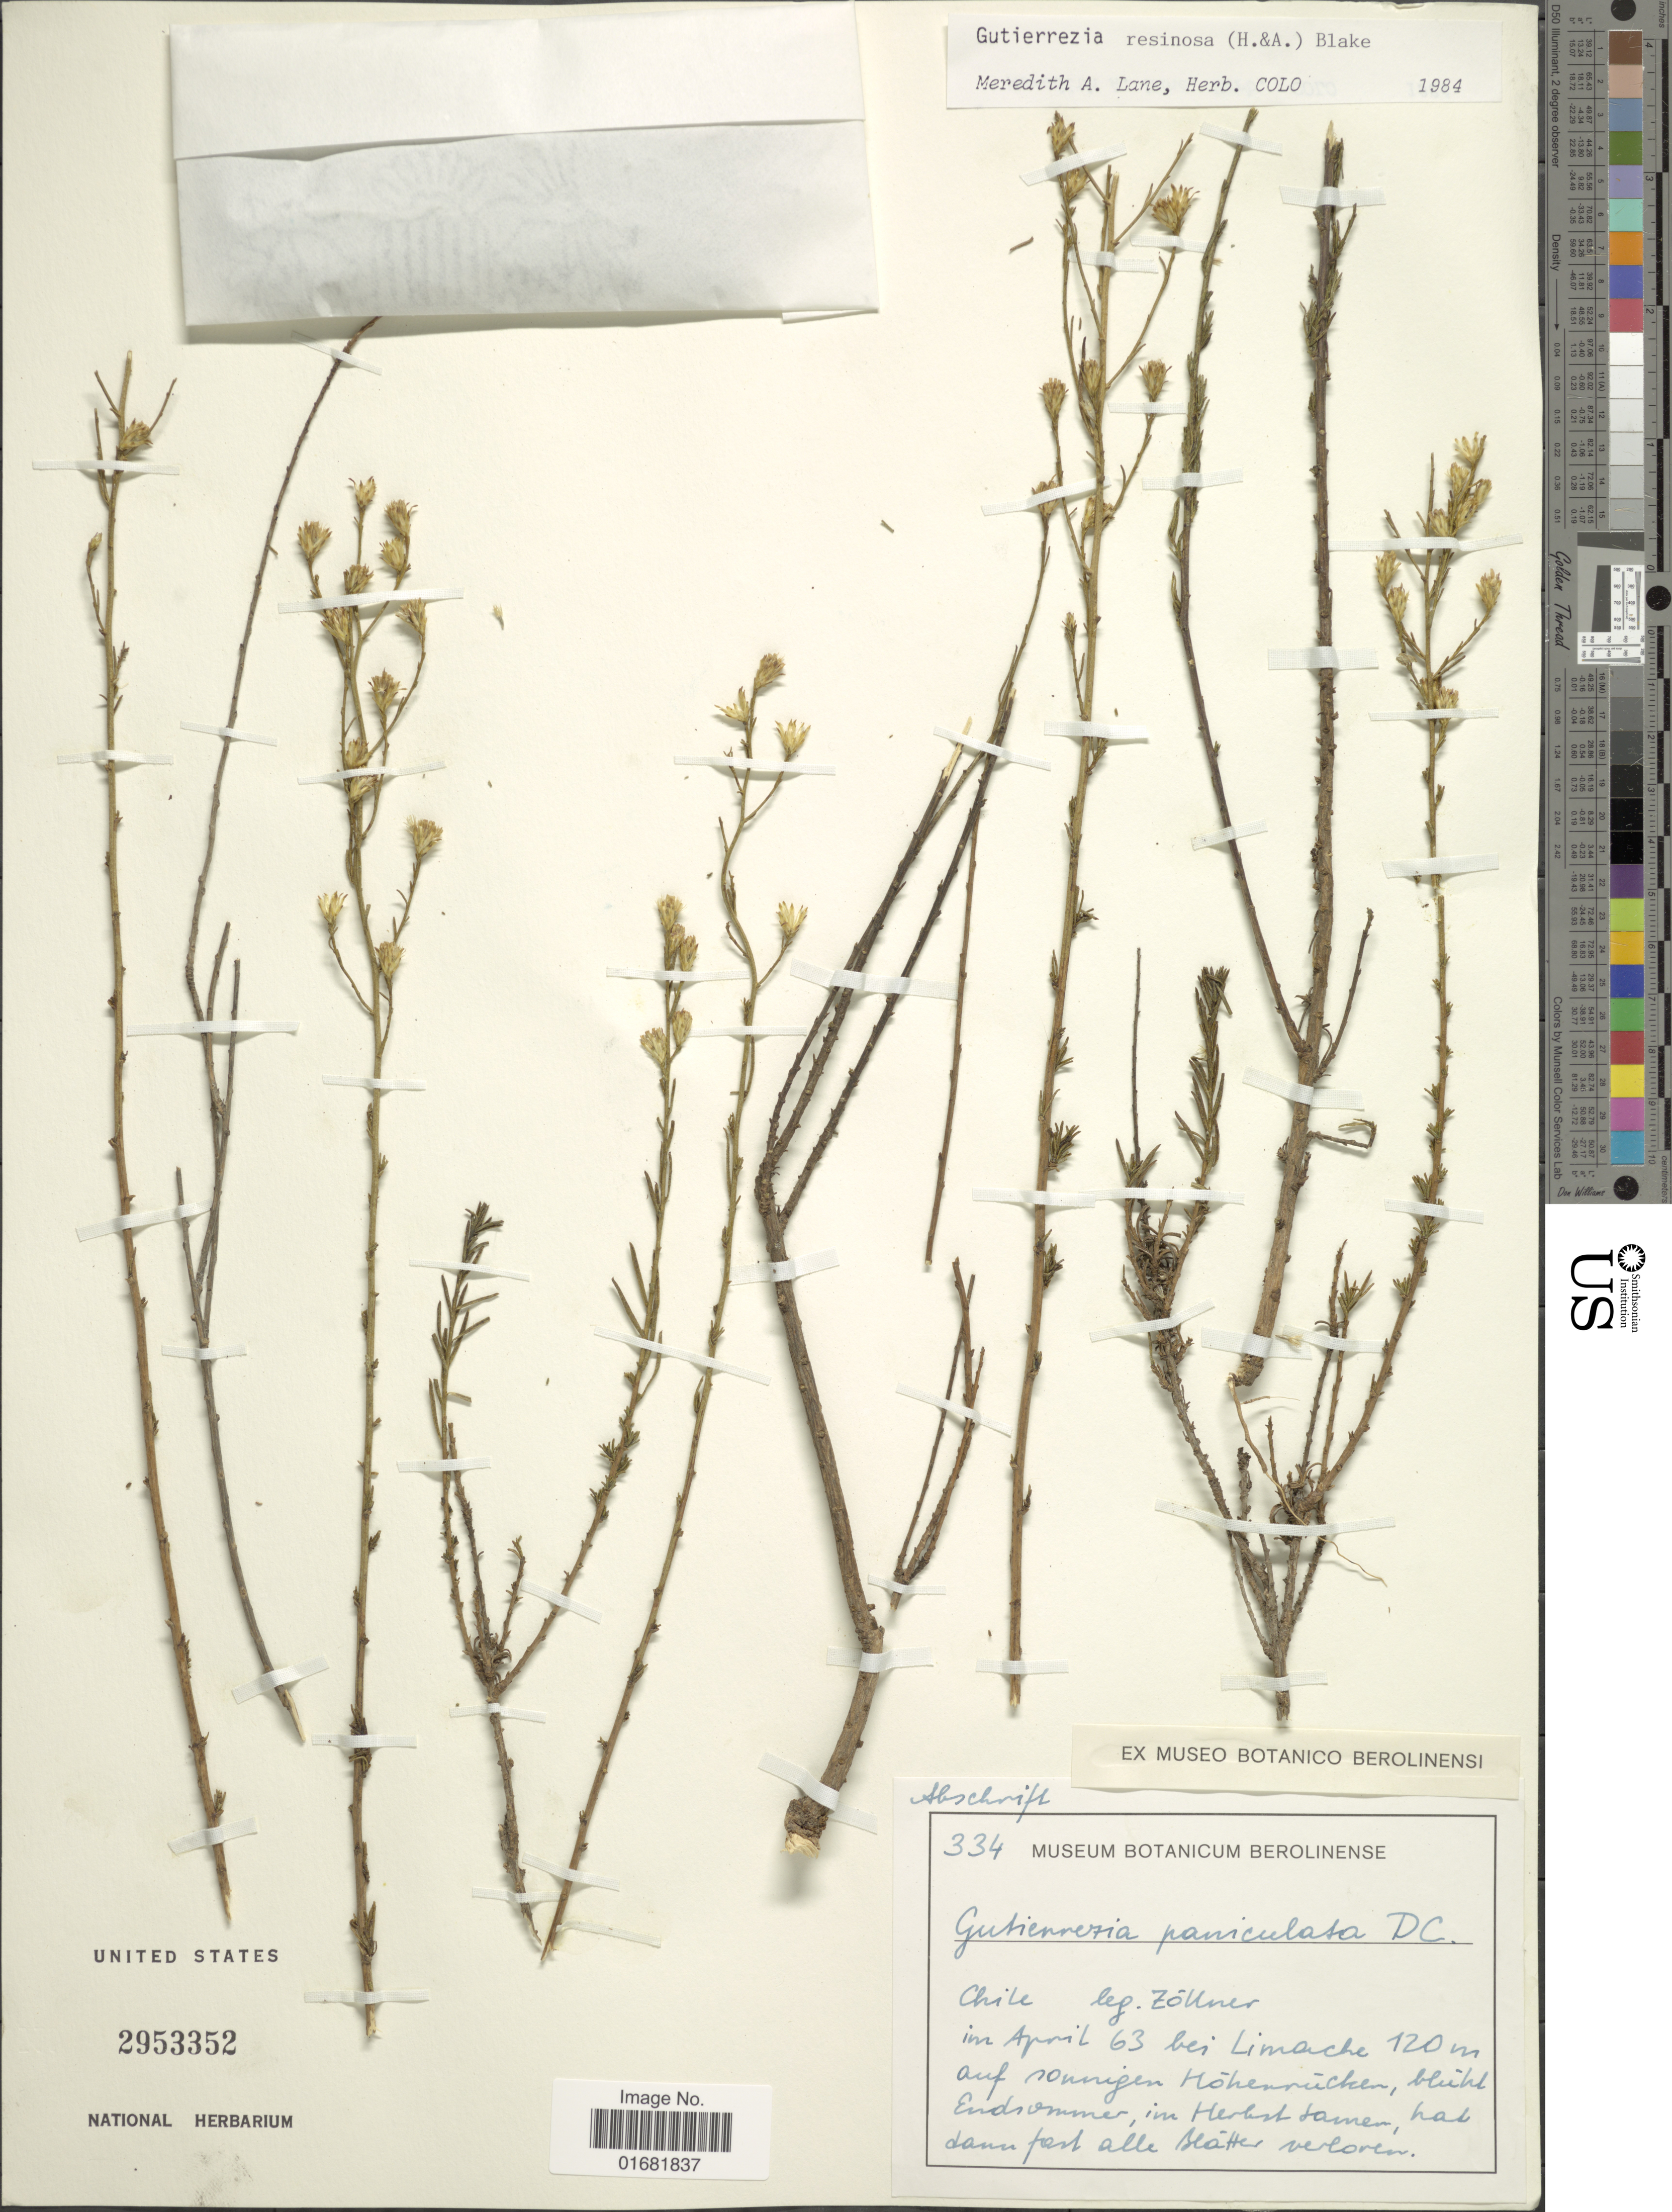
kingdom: Plantae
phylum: Tracheophyta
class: Magnoliopsida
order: Asterales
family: Asteraceae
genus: Gutierrezia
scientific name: Gutierrezia resinosa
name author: (Hook. & Arn.) S.F. Blake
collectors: O. Zöllner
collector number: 334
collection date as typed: Transcribed d/m/y: /4/63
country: Chile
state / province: Valparaiso (V)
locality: Bei Limache auf sonnigen Hoherruchen, bluht Endsommer, im Herbert tamen [interpreted]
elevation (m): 120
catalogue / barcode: US 2953352